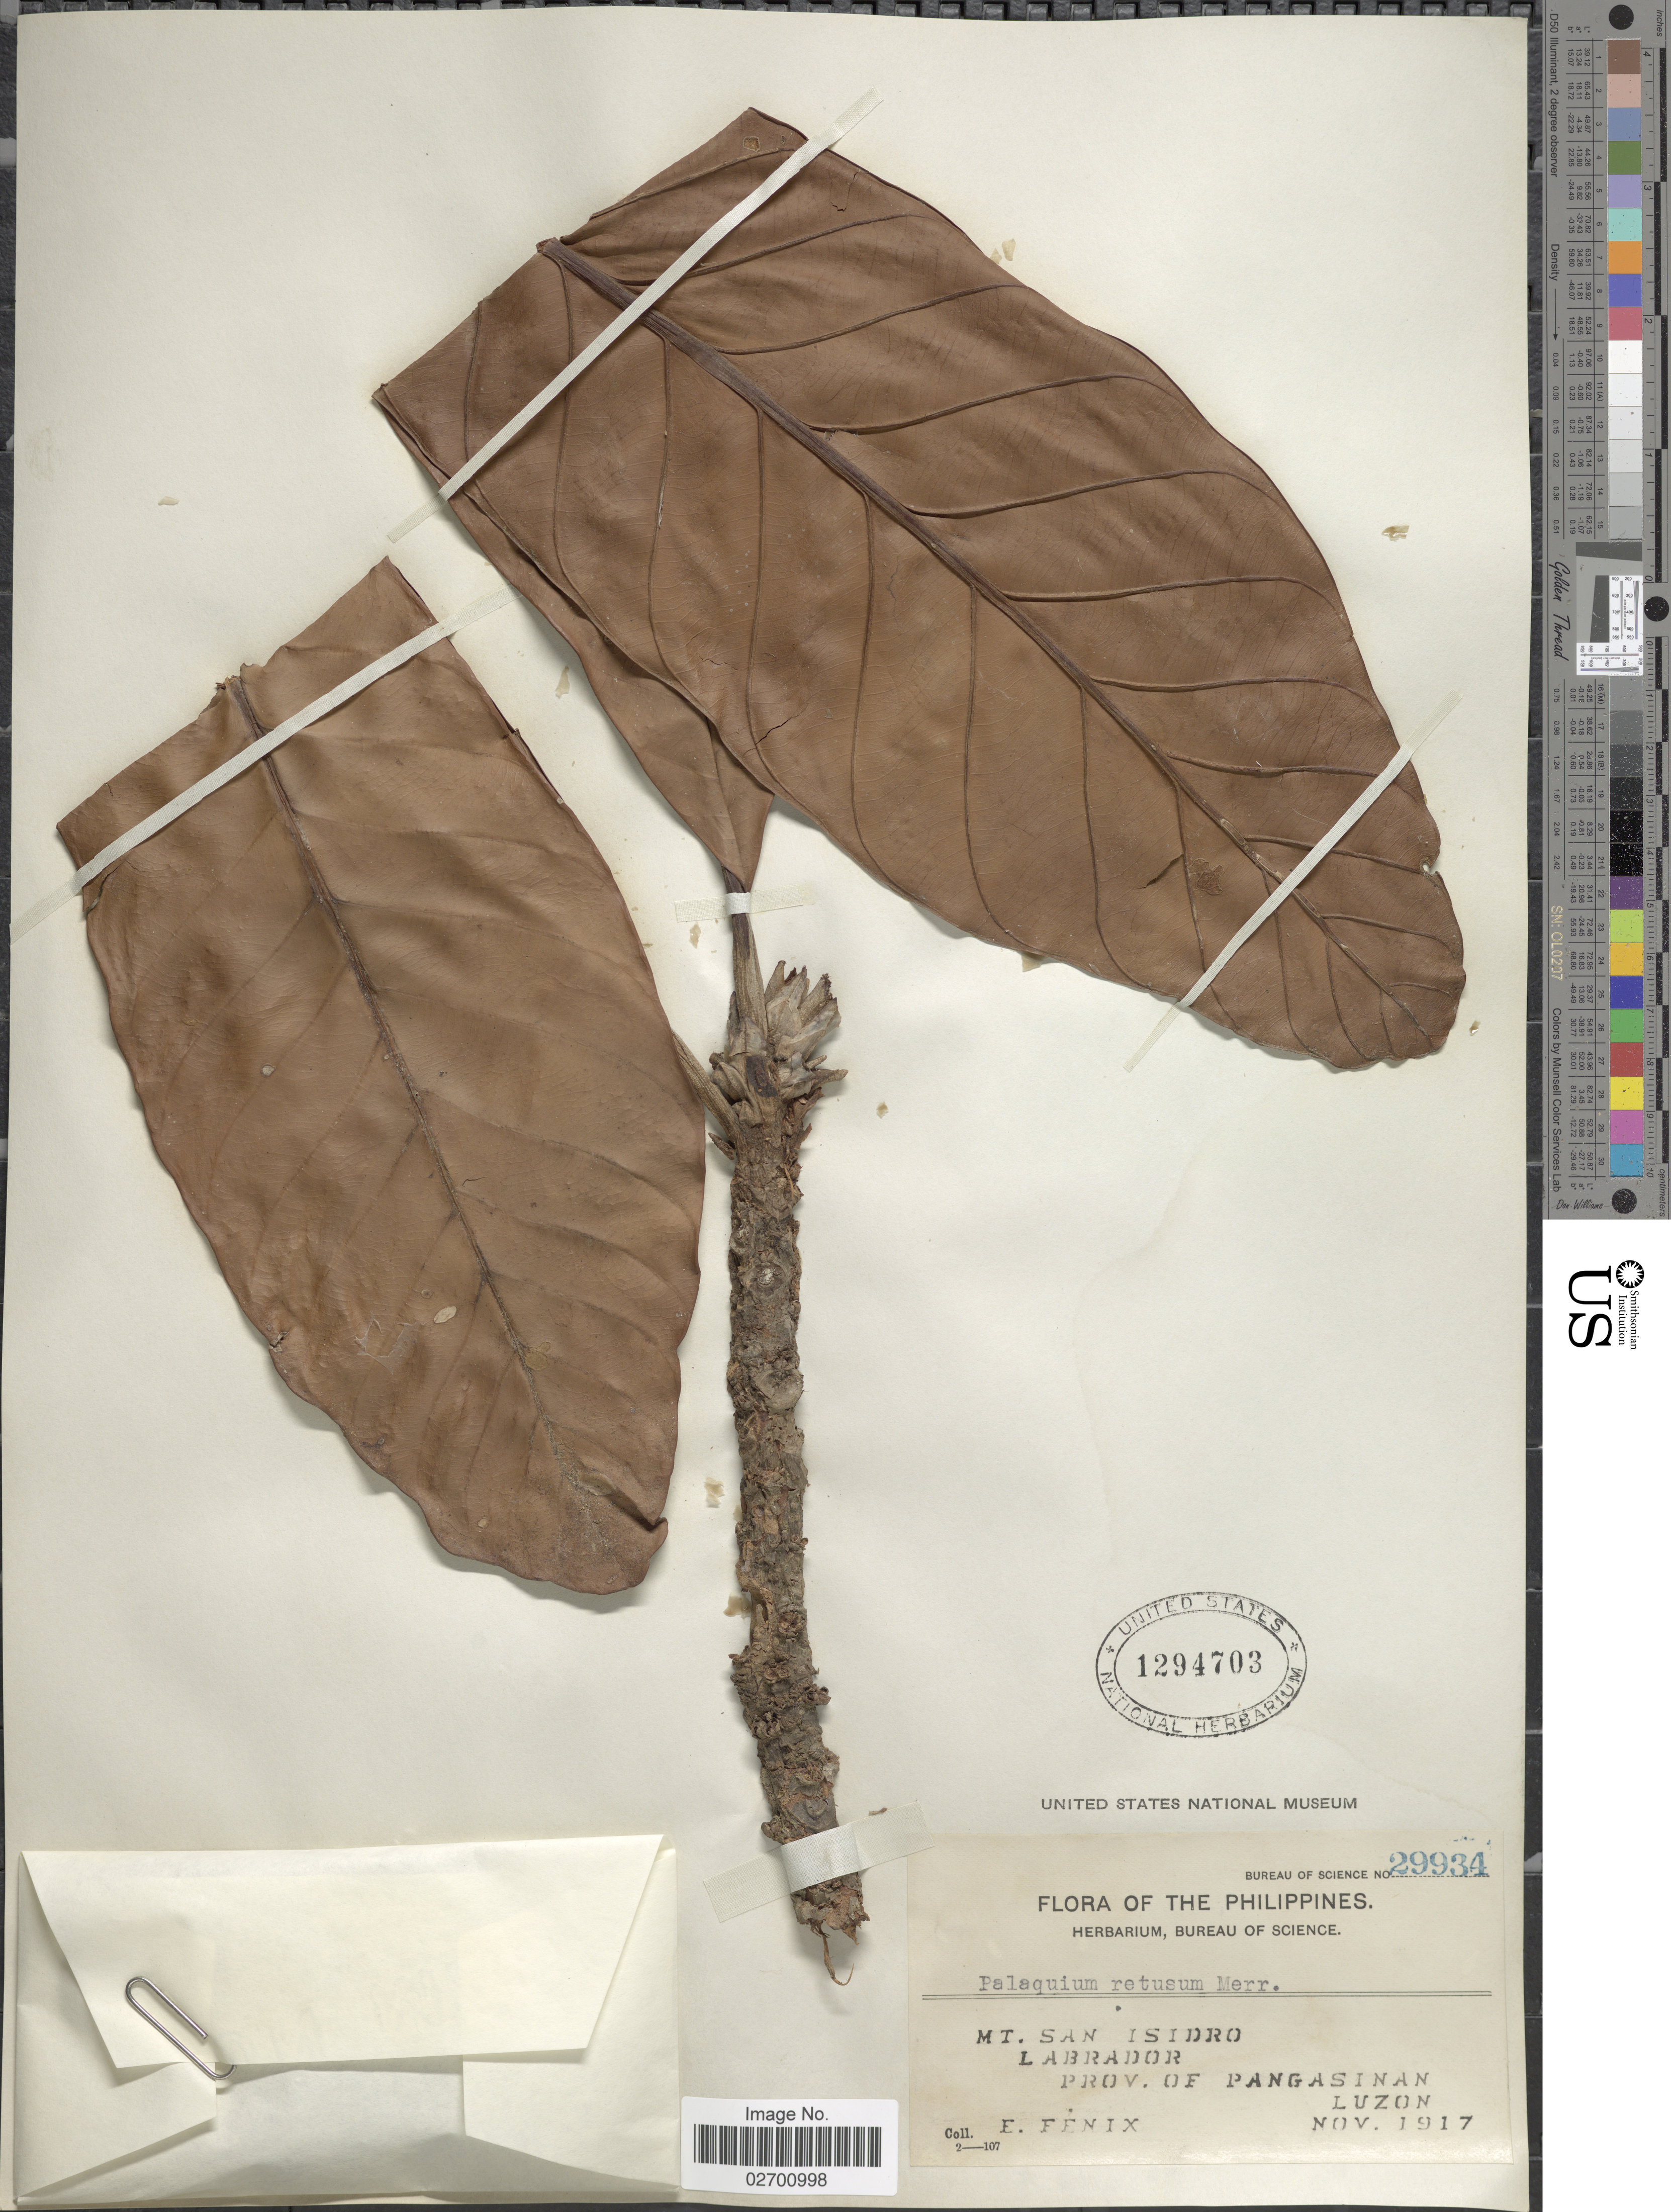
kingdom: Plantae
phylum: Tracheophyta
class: Magnoliopsida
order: Ericales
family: Sapotaceae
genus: Palaquium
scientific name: Palaquium retusum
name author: Merr.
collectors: E. Fénix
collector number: Bureau of Science 29934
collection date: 1917-11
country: Philippines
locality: Mt. San Isidro, Labrador, Prov. of Pangasinan, Luzon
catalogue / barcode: US 1294703